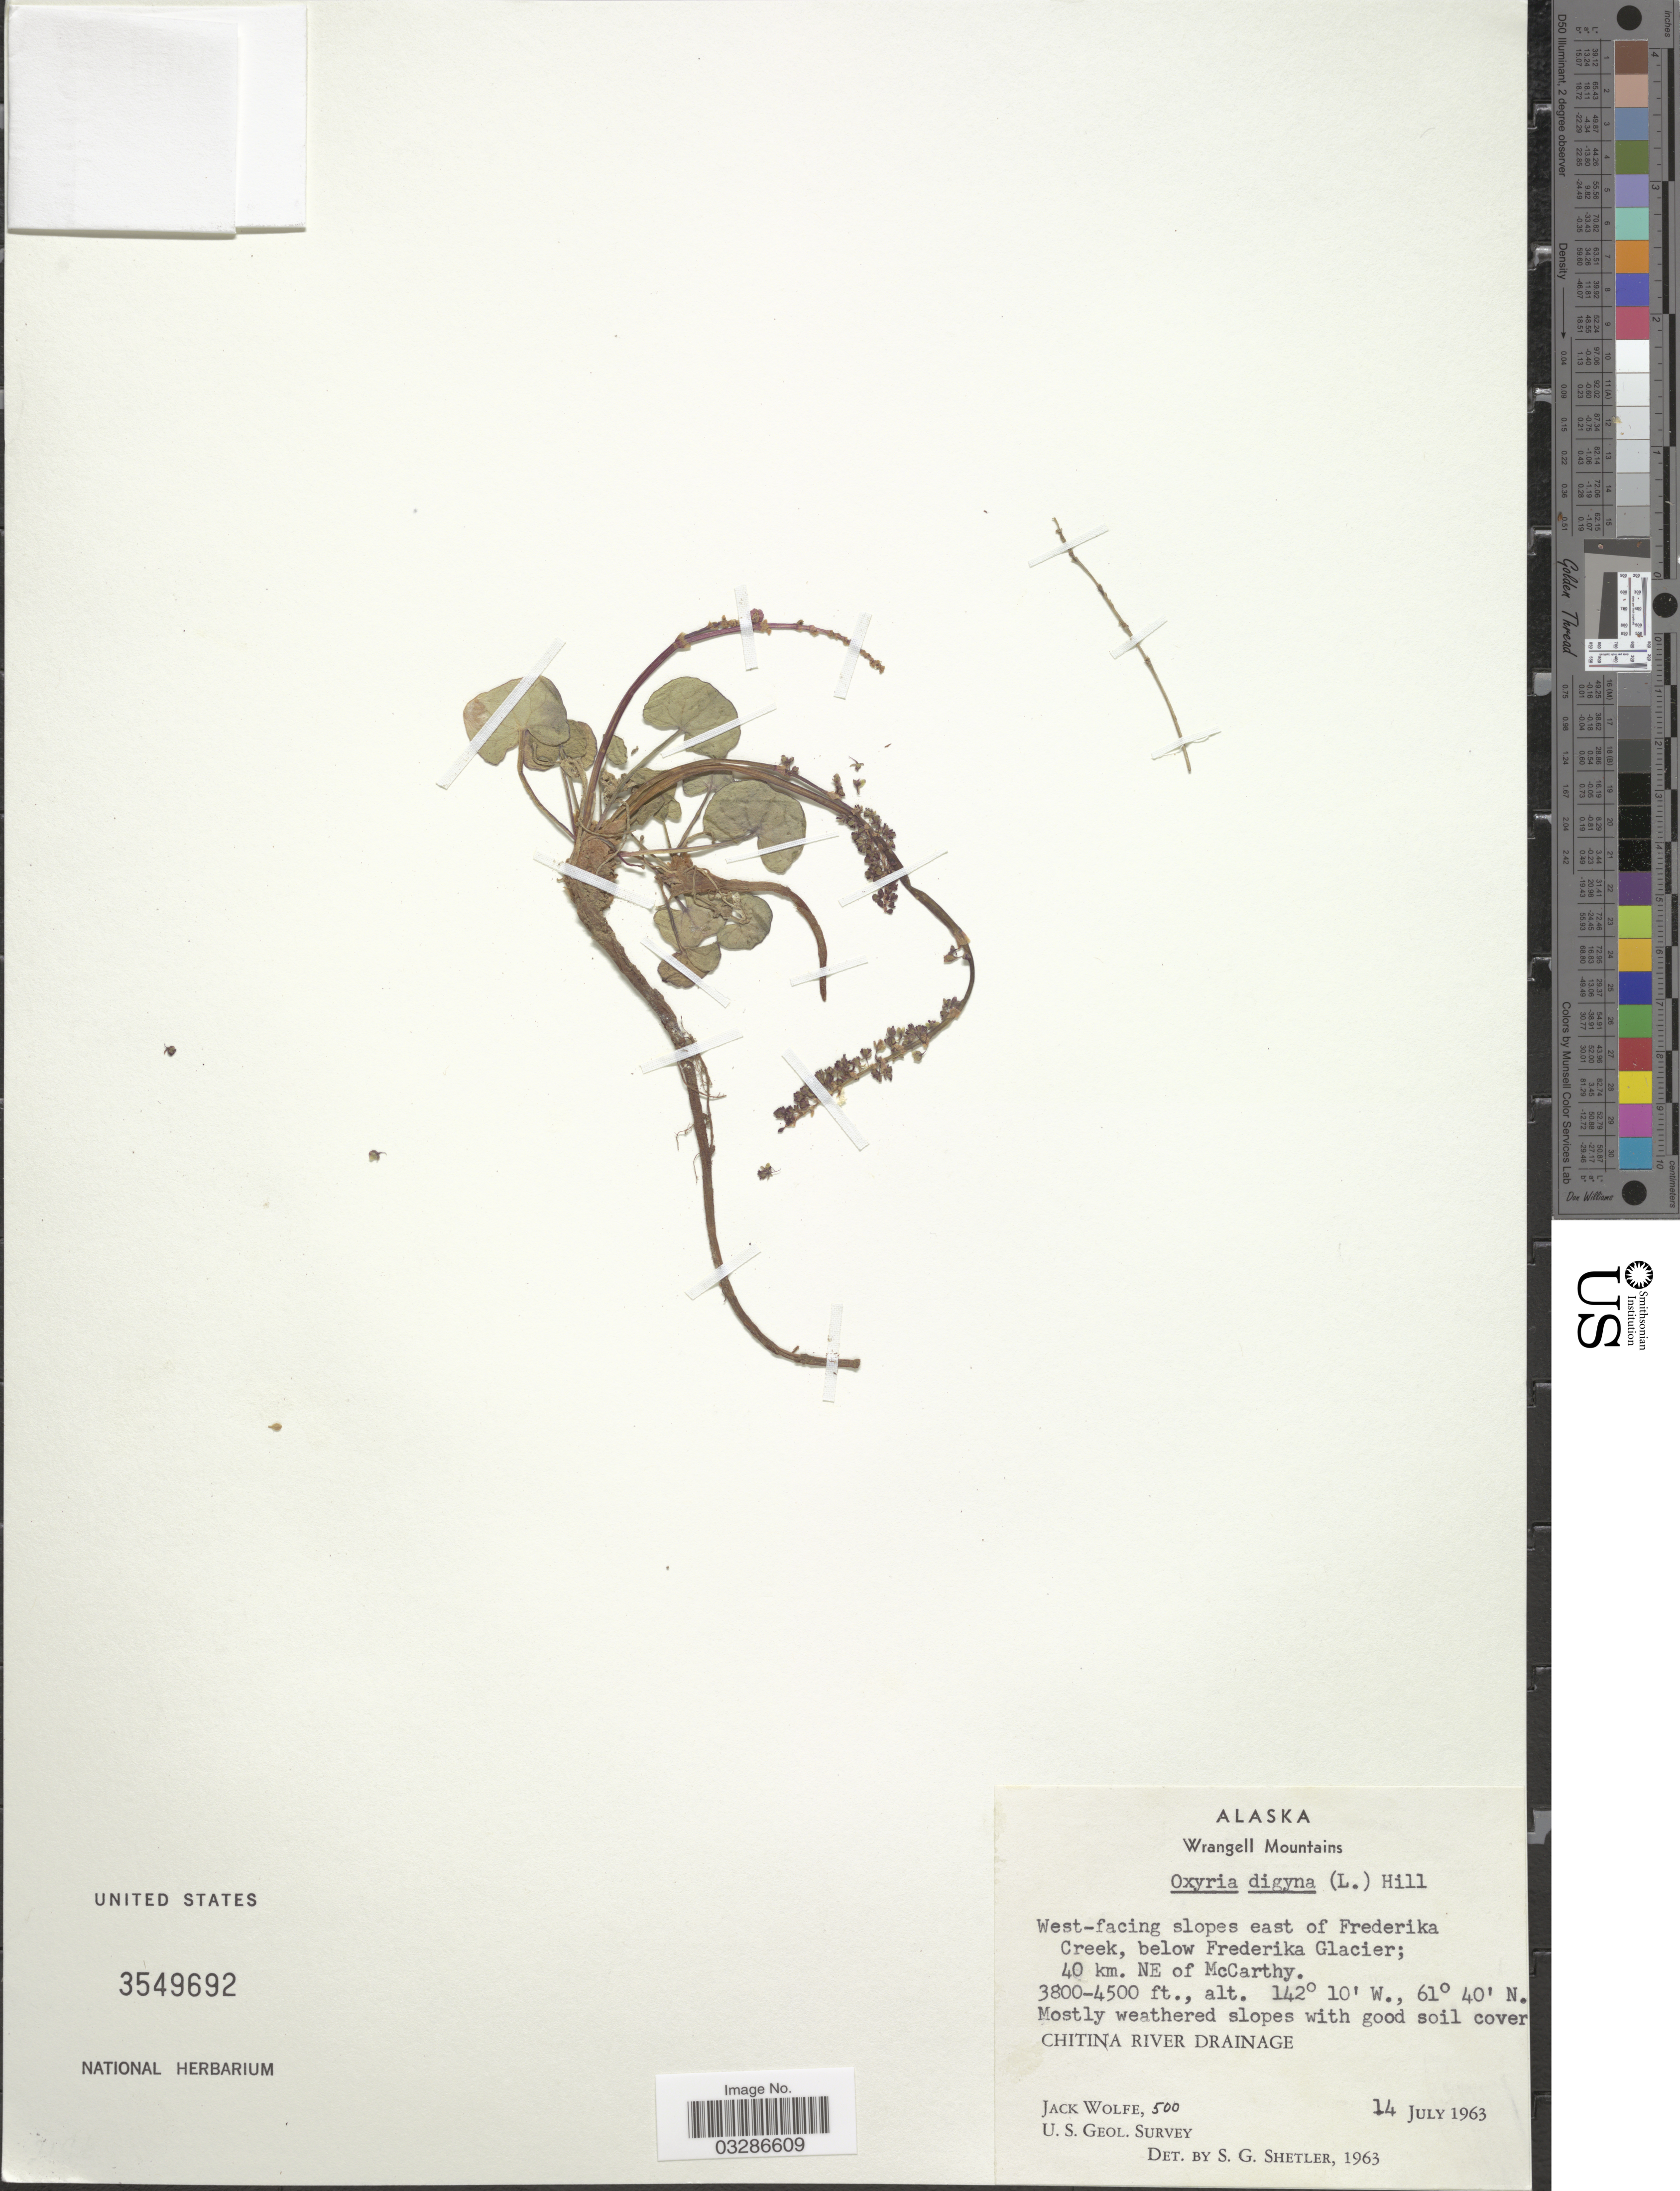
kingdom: Plantae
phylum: Tracheophyta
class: Magnoliopsida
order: Caryophyllales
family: Polygonaceae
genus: Oxyria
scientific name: Oxyria digyna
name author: (L.) Hill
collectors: J. Wolfe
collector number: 500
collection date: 1963-07-14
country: United States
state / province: Alaska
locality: Wrangell Mountains, West-facing slopes east of Frederika Creek, below Frederika Glacier; 40 km. NE of McCarthy, Chitina River Drainage.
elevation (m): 1158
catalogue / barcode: US 3549692